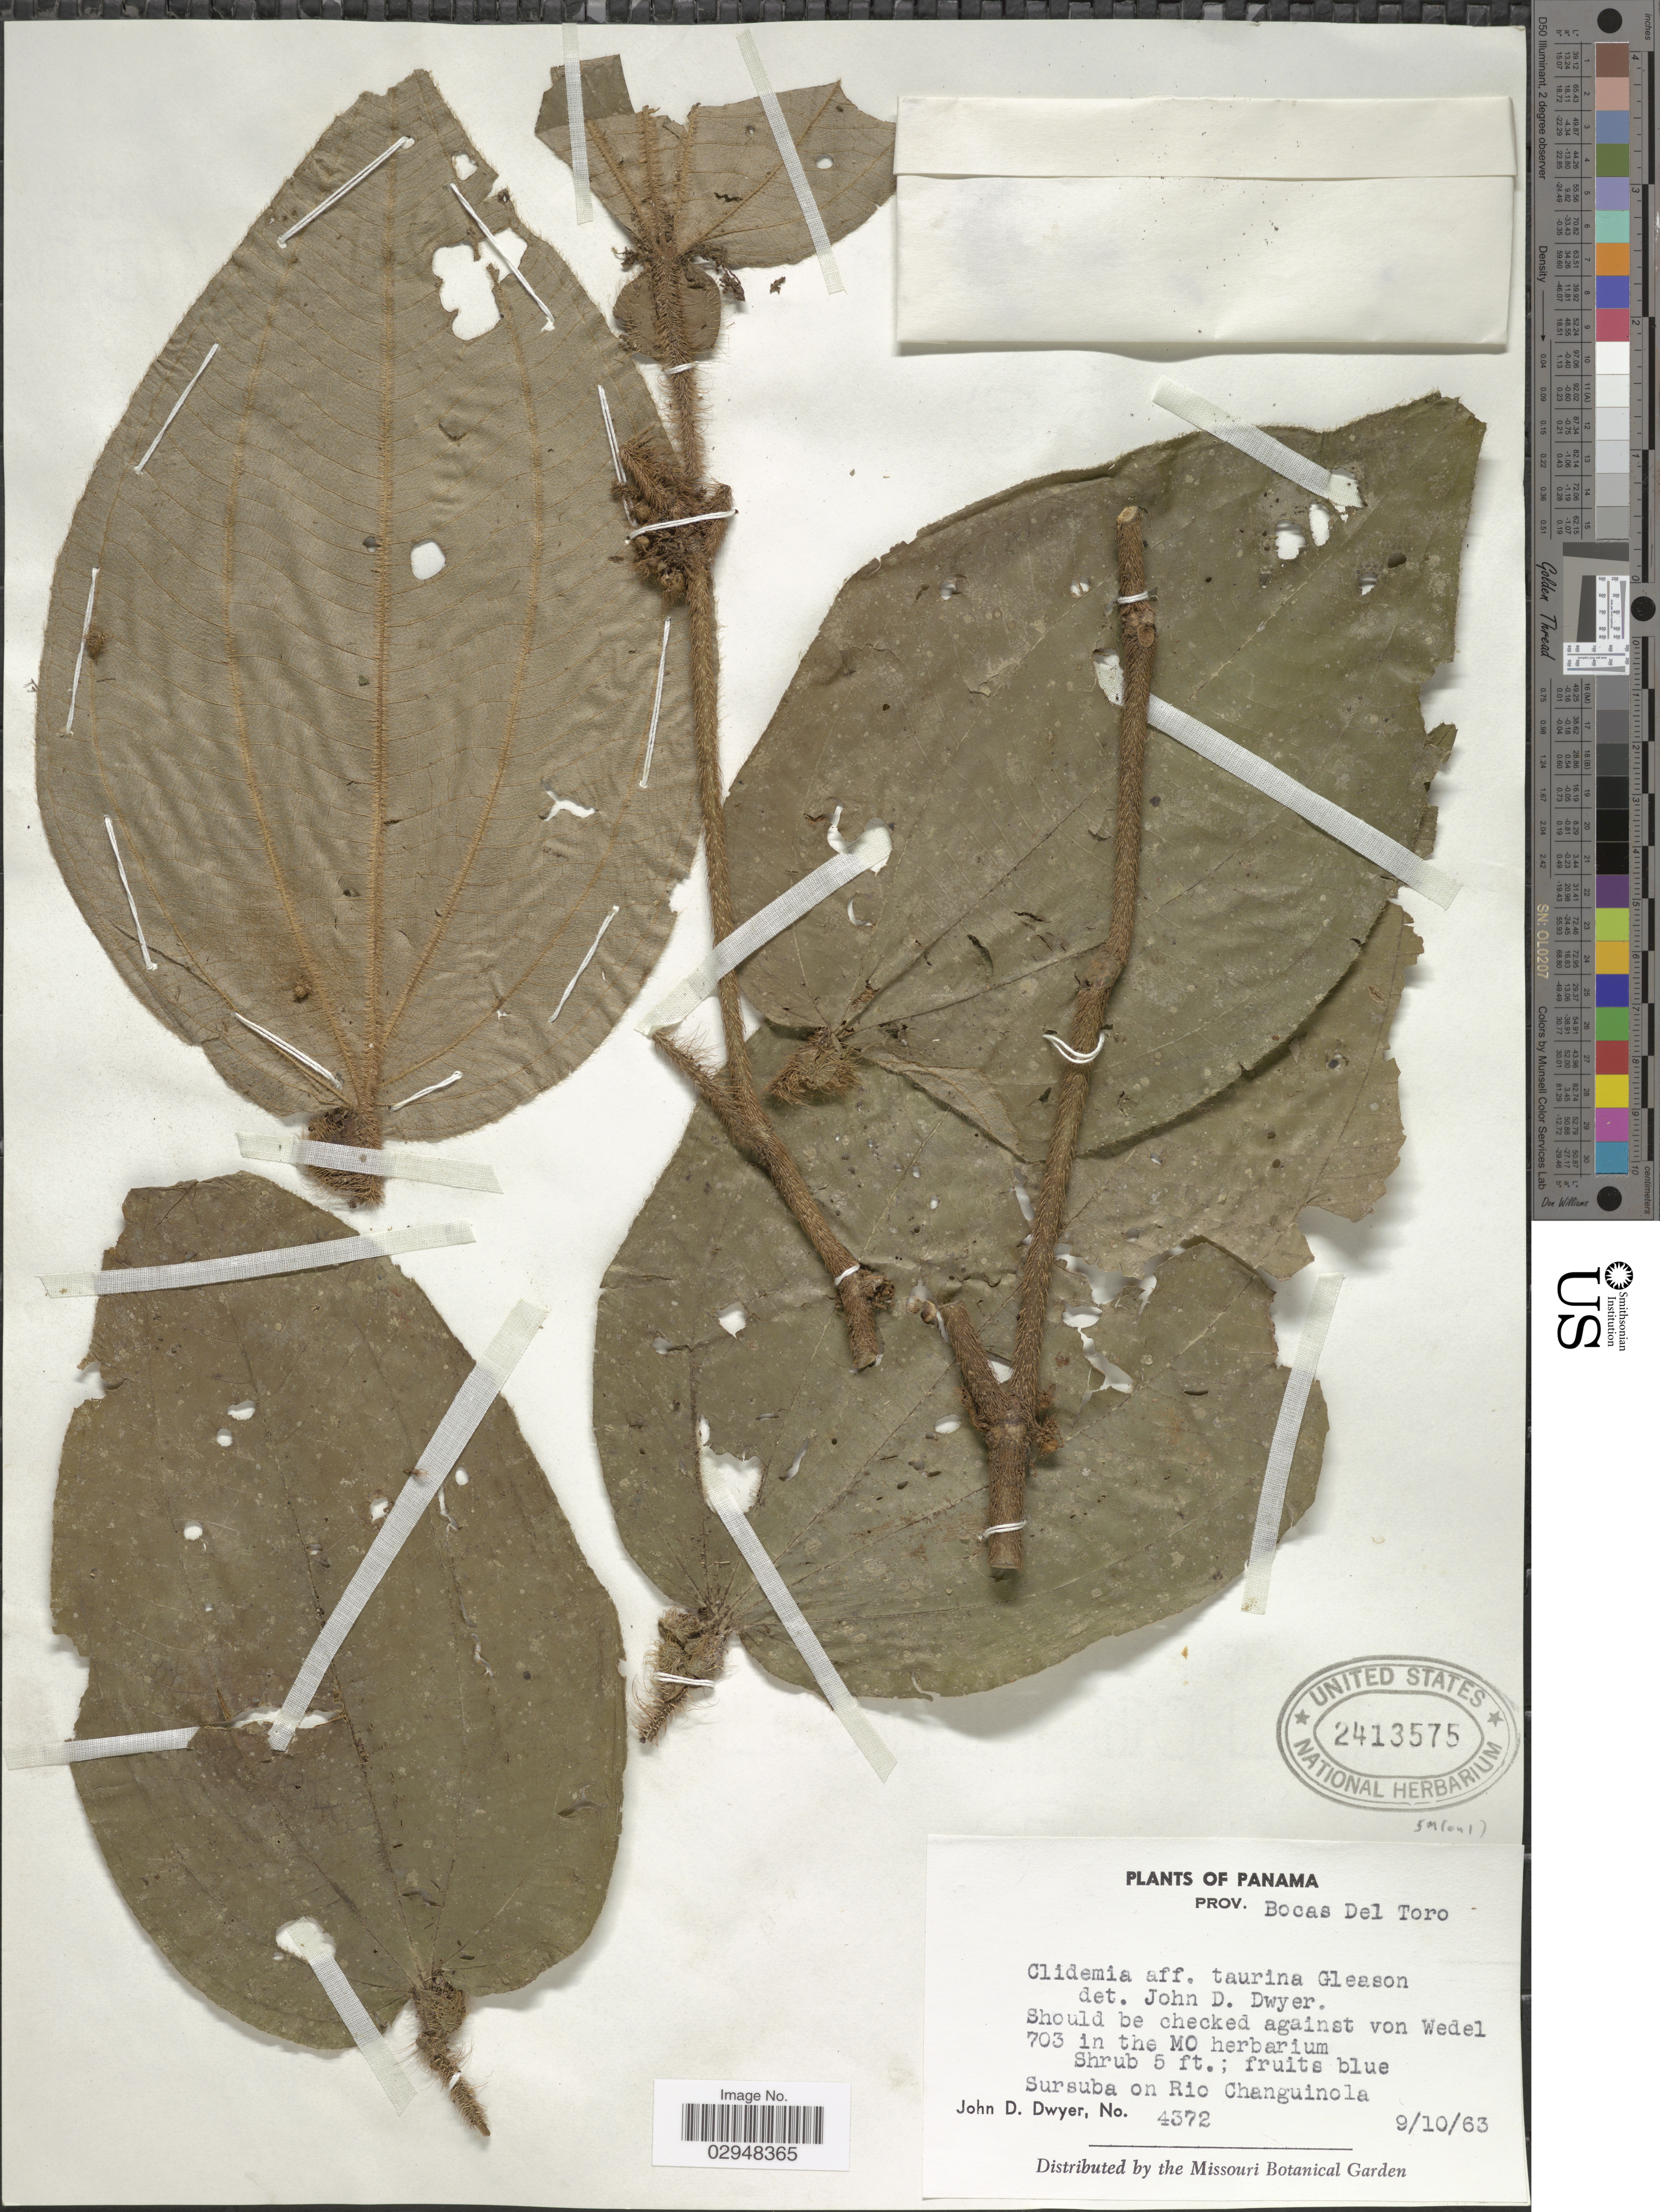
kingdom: Plantae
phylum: Tracheophyta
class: Magnoliopsida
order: Myrtales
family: Melastomataceae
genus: Clidemia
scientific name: Clidemia taurina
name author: Gleason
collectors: J. D. Dwyer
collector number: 4372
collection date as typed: Transcribed d/m/y: 9/10/63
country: Panama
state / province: Bocas del Toro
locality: Sursuba on Rio Changuinola.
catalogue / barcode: US 2413575